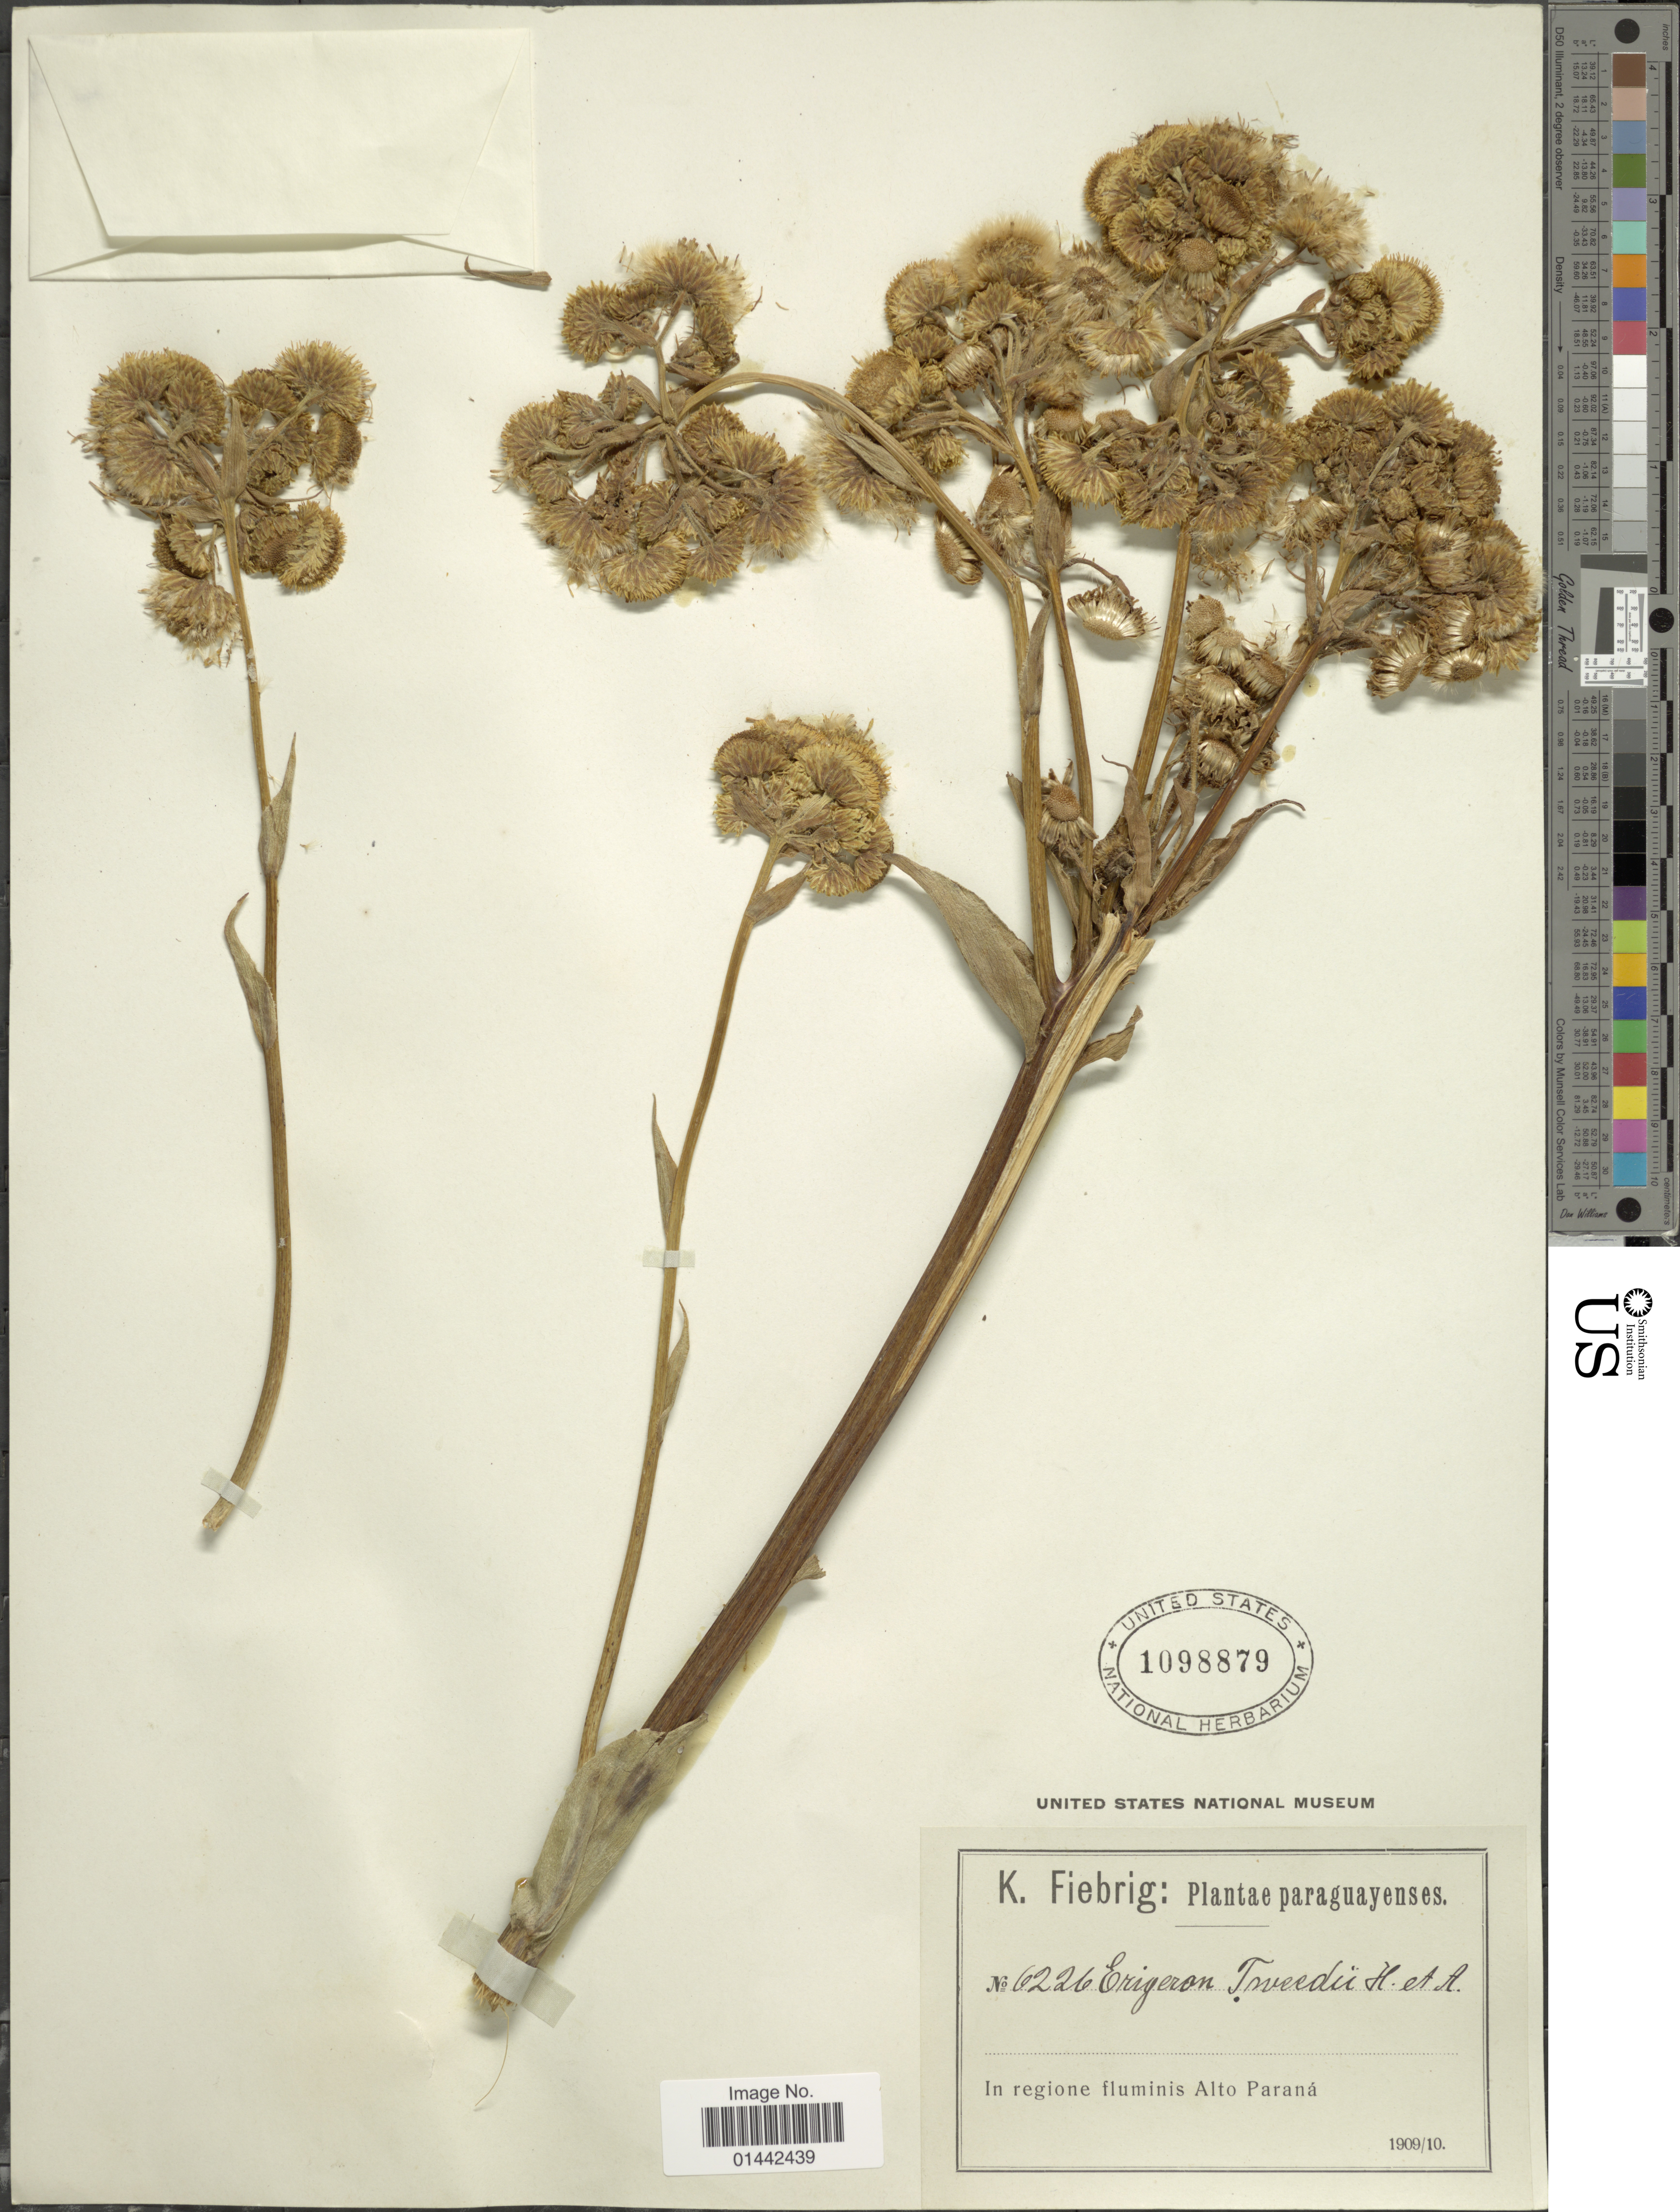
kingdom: Plantae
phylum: Tracheophyta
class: Magnoliopsida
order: Asterales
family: Asteraceae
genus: Erigeron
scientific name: Erigeron tweediei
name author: Hook. & Arn.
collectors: K. Fiebrig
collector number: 6226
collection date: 1909/1910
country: Paraguay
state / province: Alto Parana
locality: In regione fluminis Alto Paraná.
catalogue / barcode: US 1098879